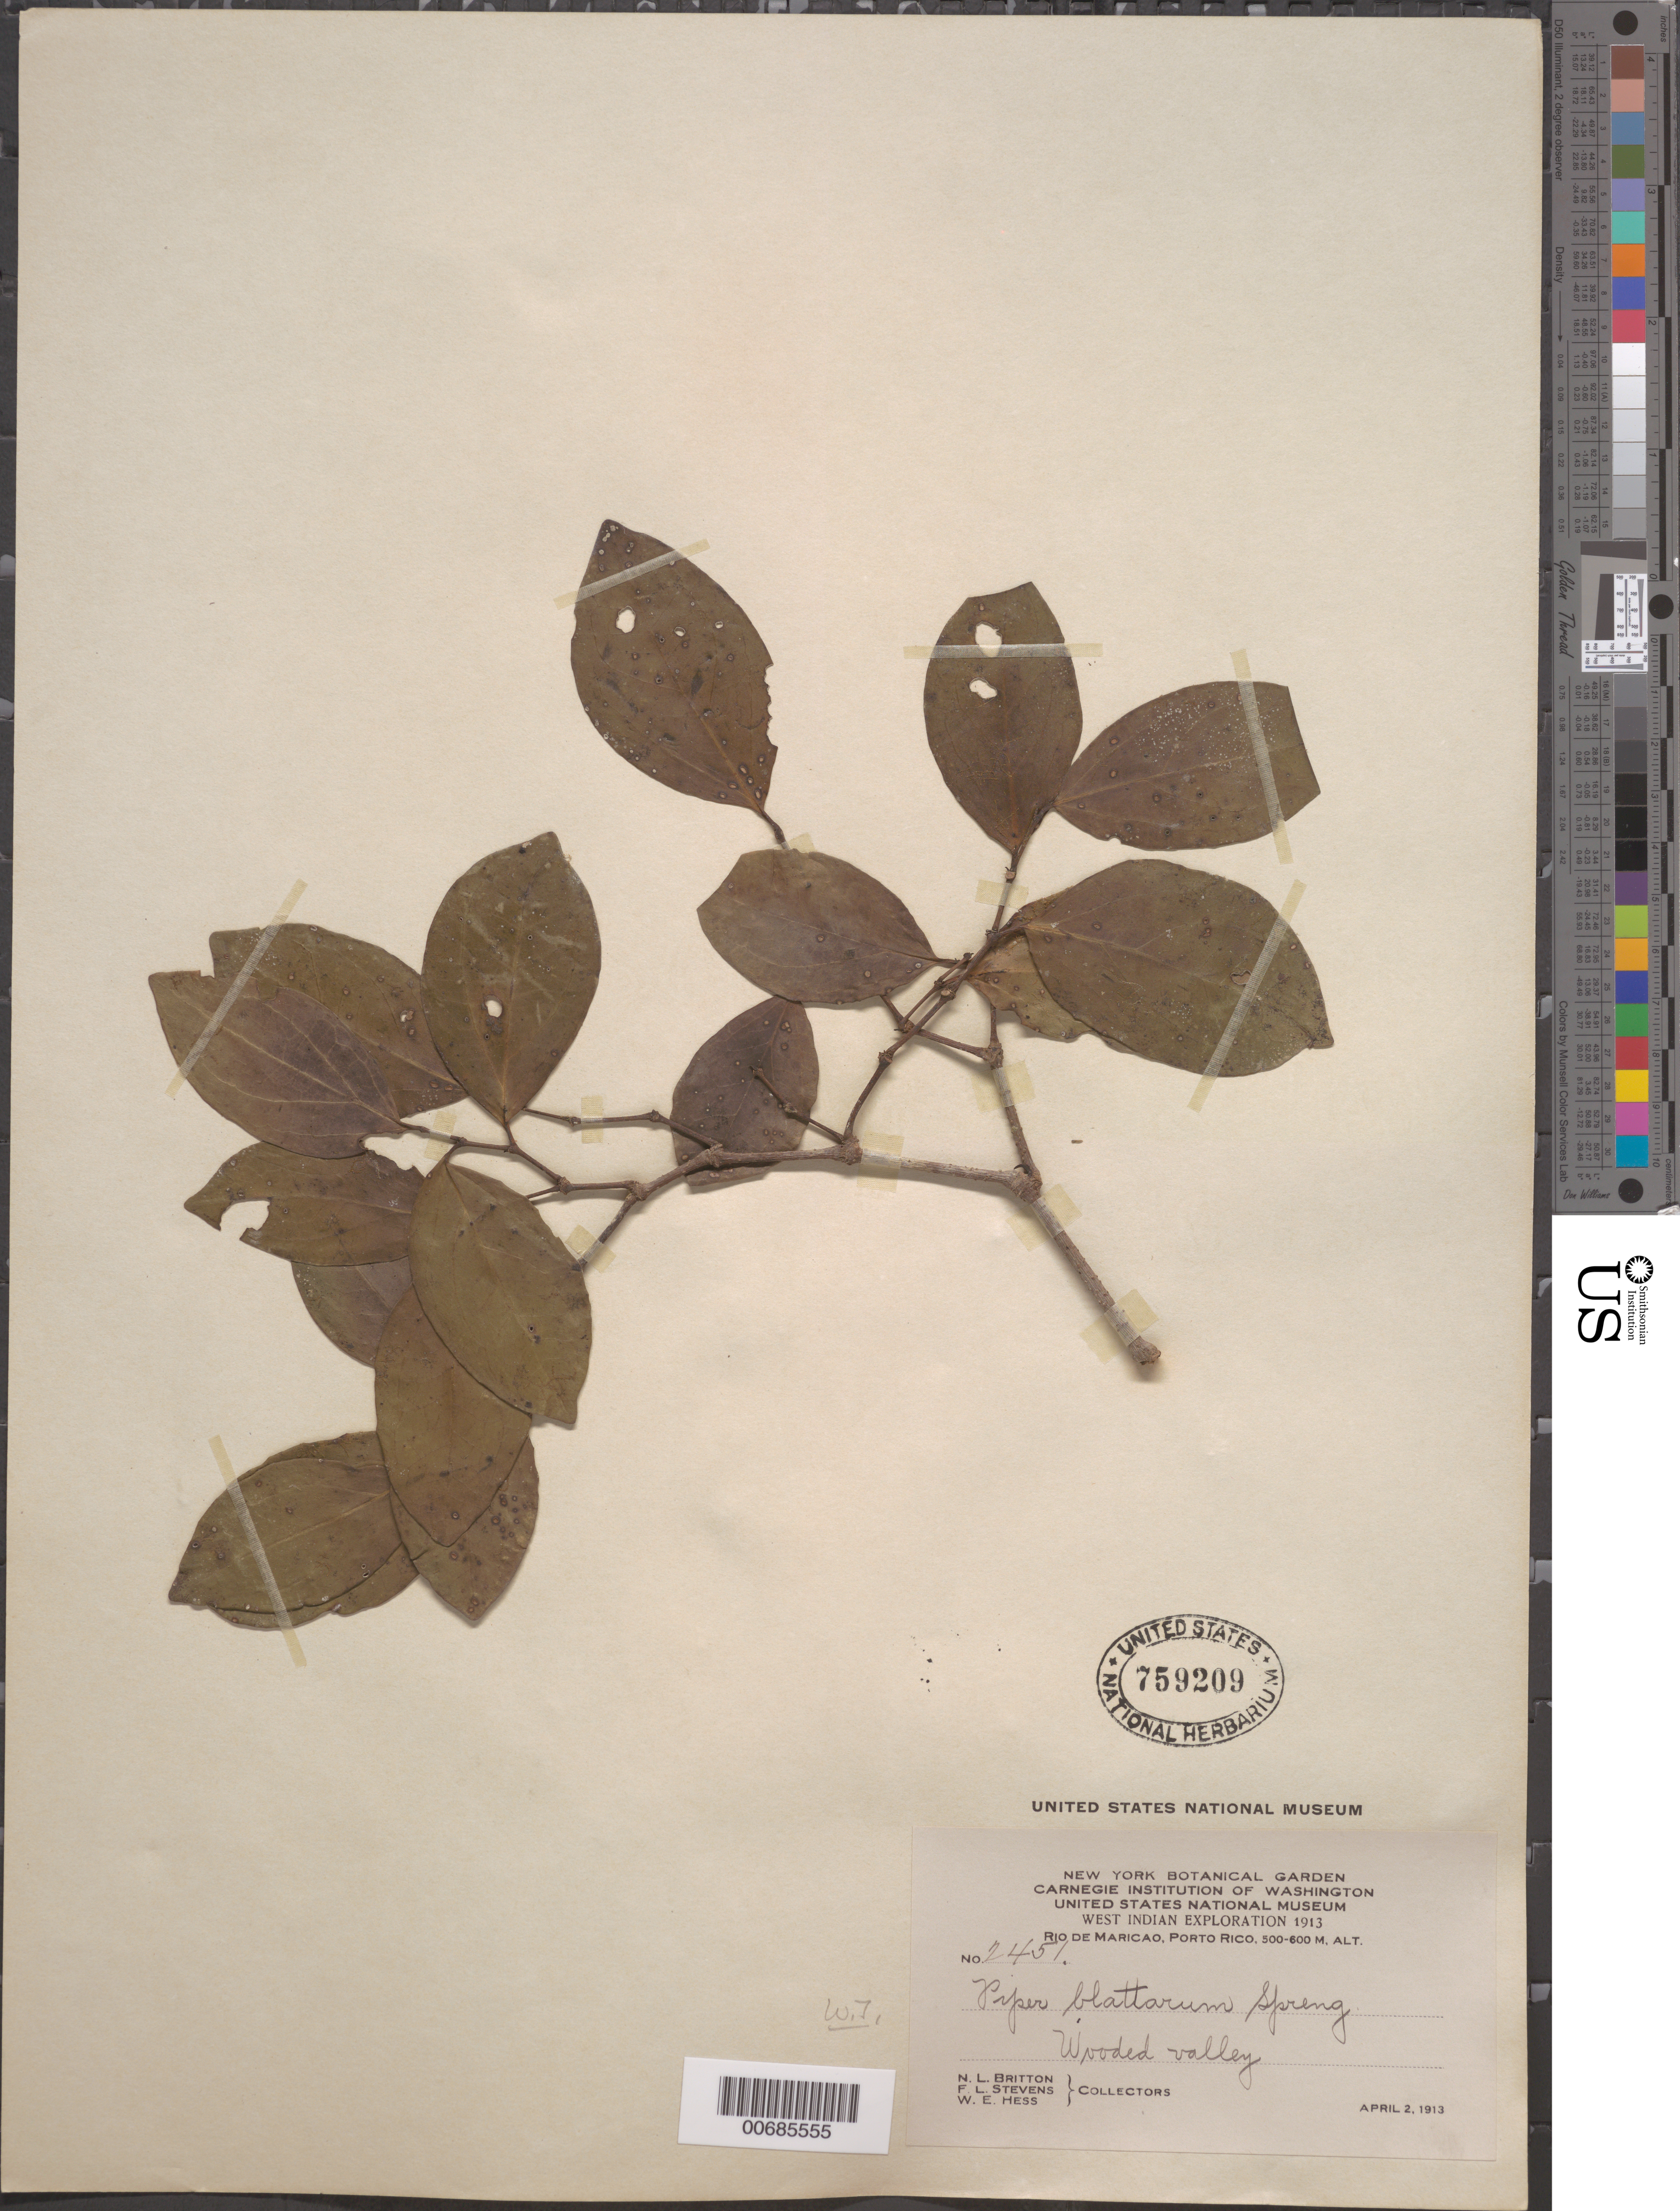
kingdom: Plantae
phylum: Tracheophyta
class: Magnoliopsida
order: Piperales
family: Piperaceae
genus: Piper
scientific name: Piper blattarum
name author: Spreng.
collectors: N. Britton, F. L. Stevens & W. Hess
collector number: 2451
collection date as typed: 02 Apr 1913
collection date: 1913-04-02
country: Puerto Rico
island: Greater Antilles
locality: Río de Maricao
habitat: Wooded valley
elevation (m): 500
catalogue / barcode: US 759209